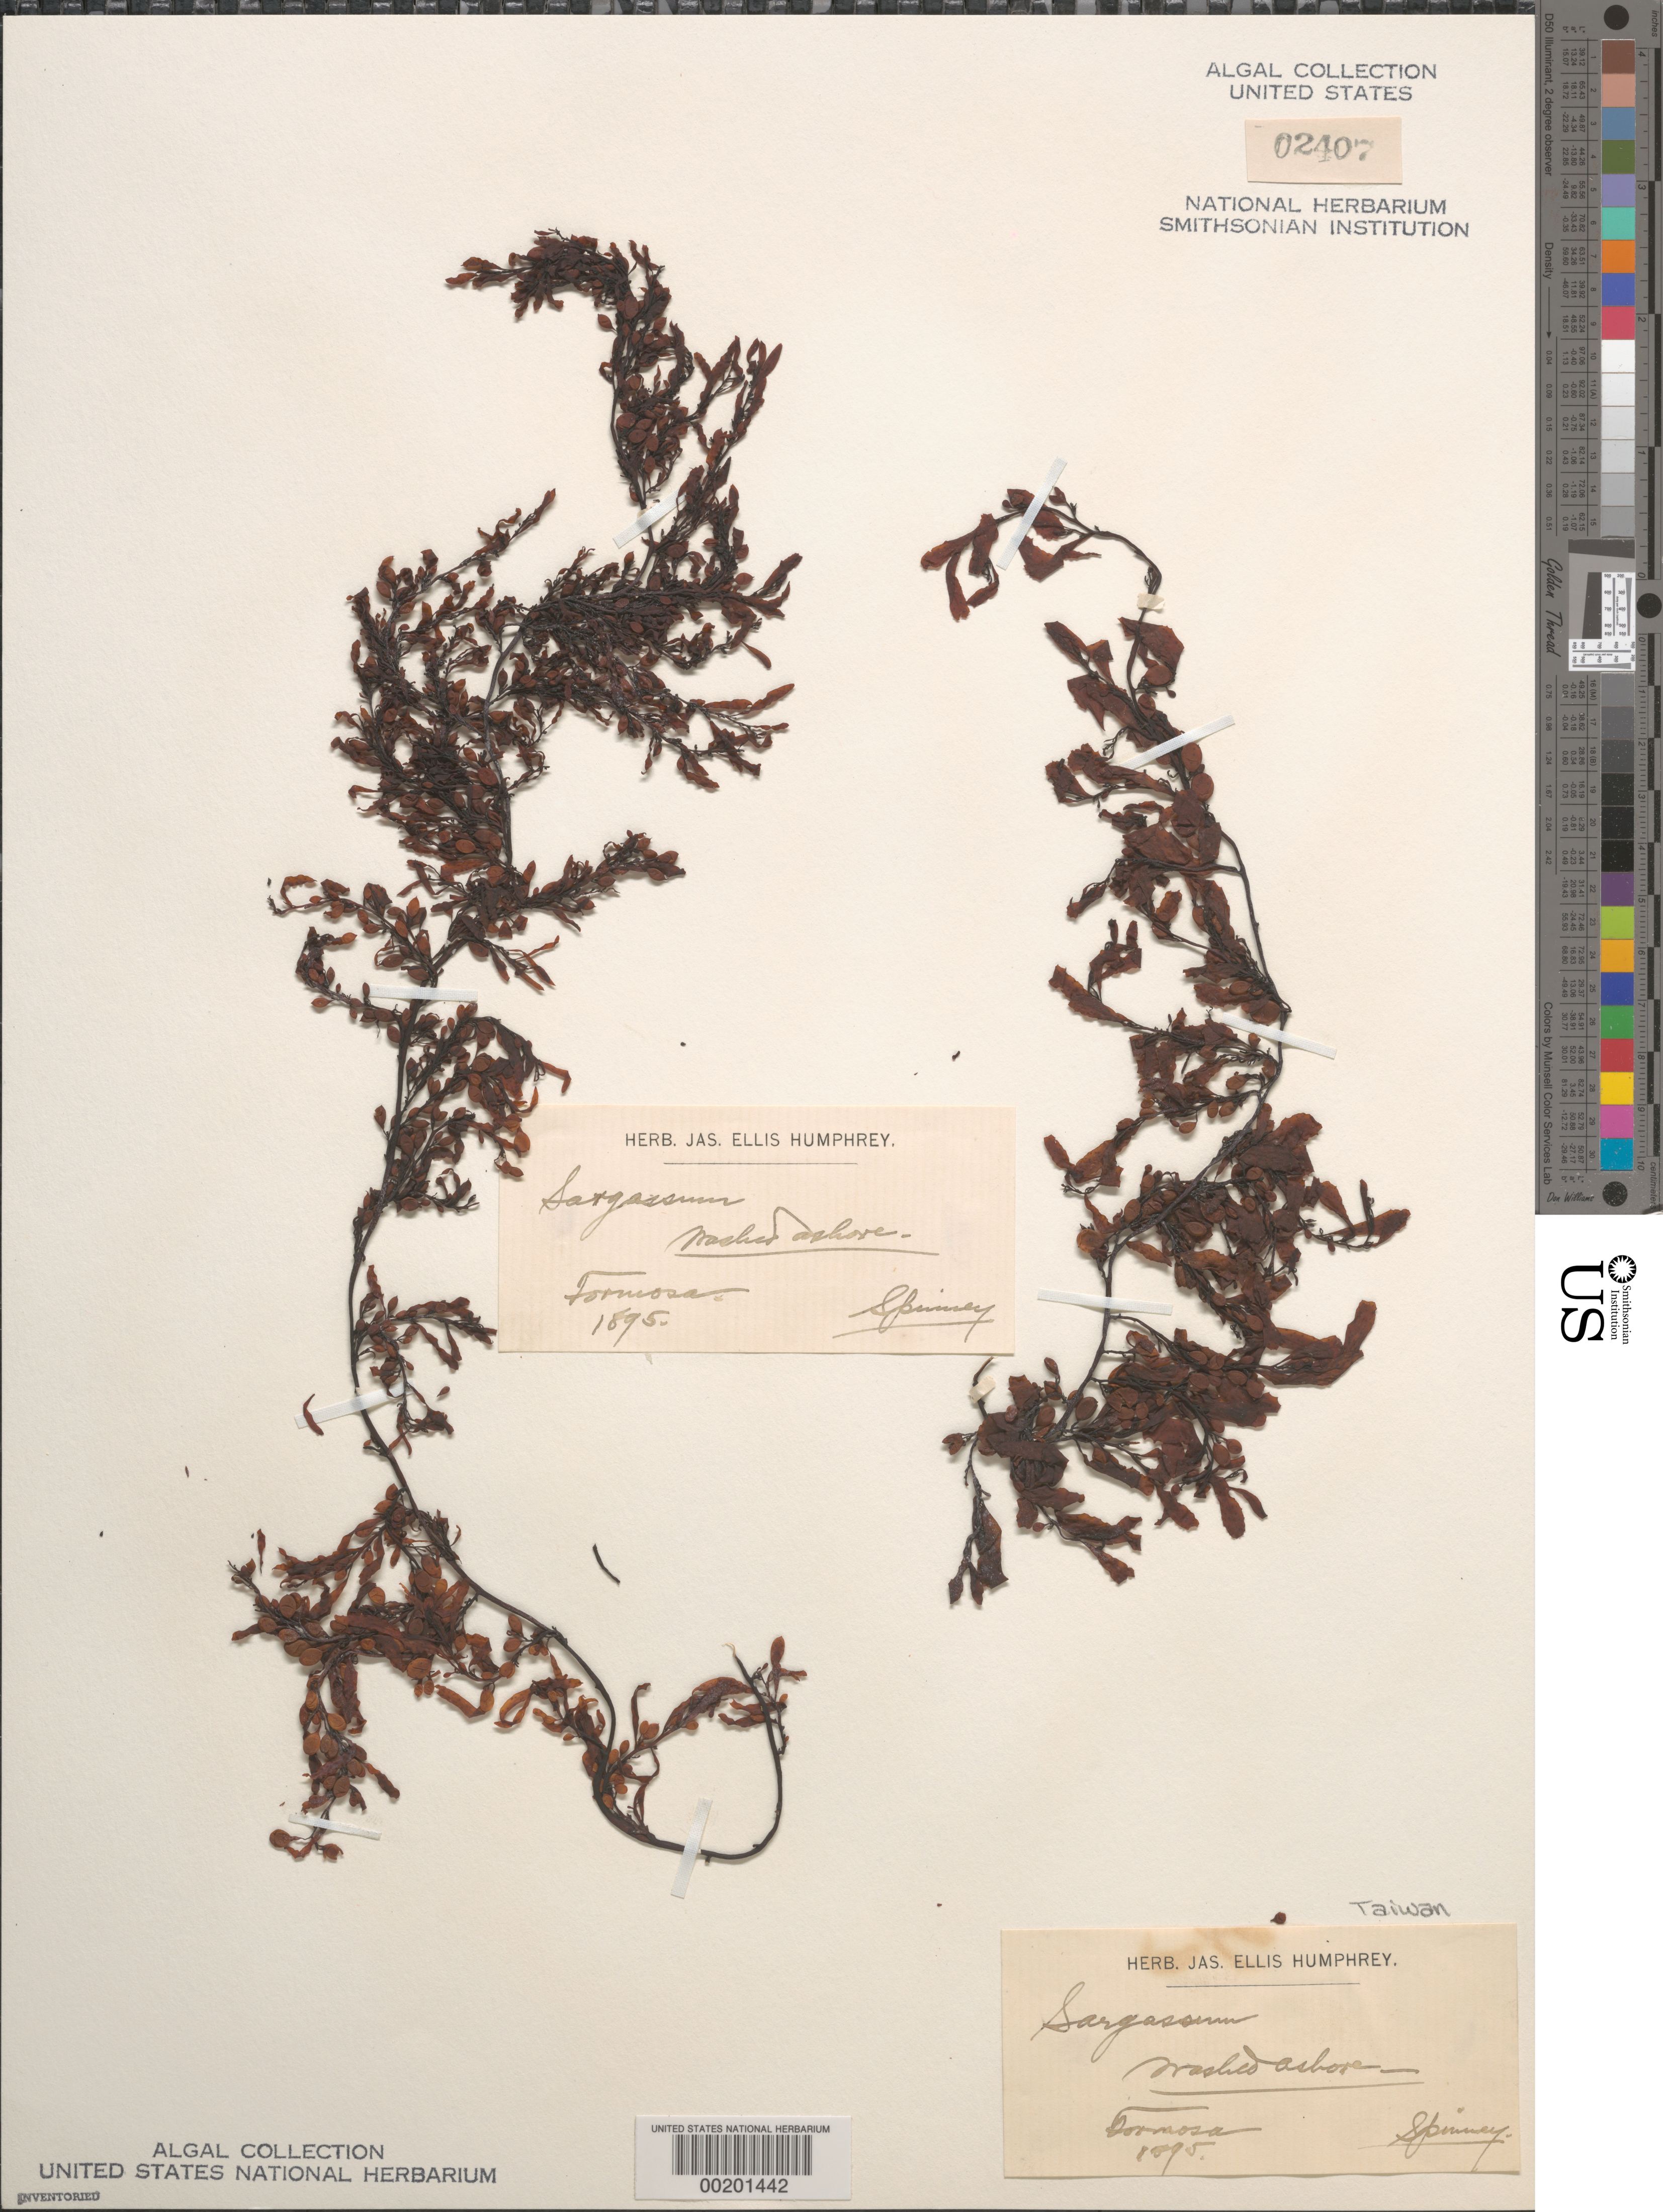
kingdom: Chromista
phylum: Ochrophyta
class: Phaeophyceae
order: Fucales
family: Sargassaceae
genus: Sargassum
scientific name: Sargassum sp.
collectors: -. Spinney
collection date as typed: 1895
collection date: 1895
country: Taiwan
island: Taiwan [Formosa]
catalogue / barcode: US 2407